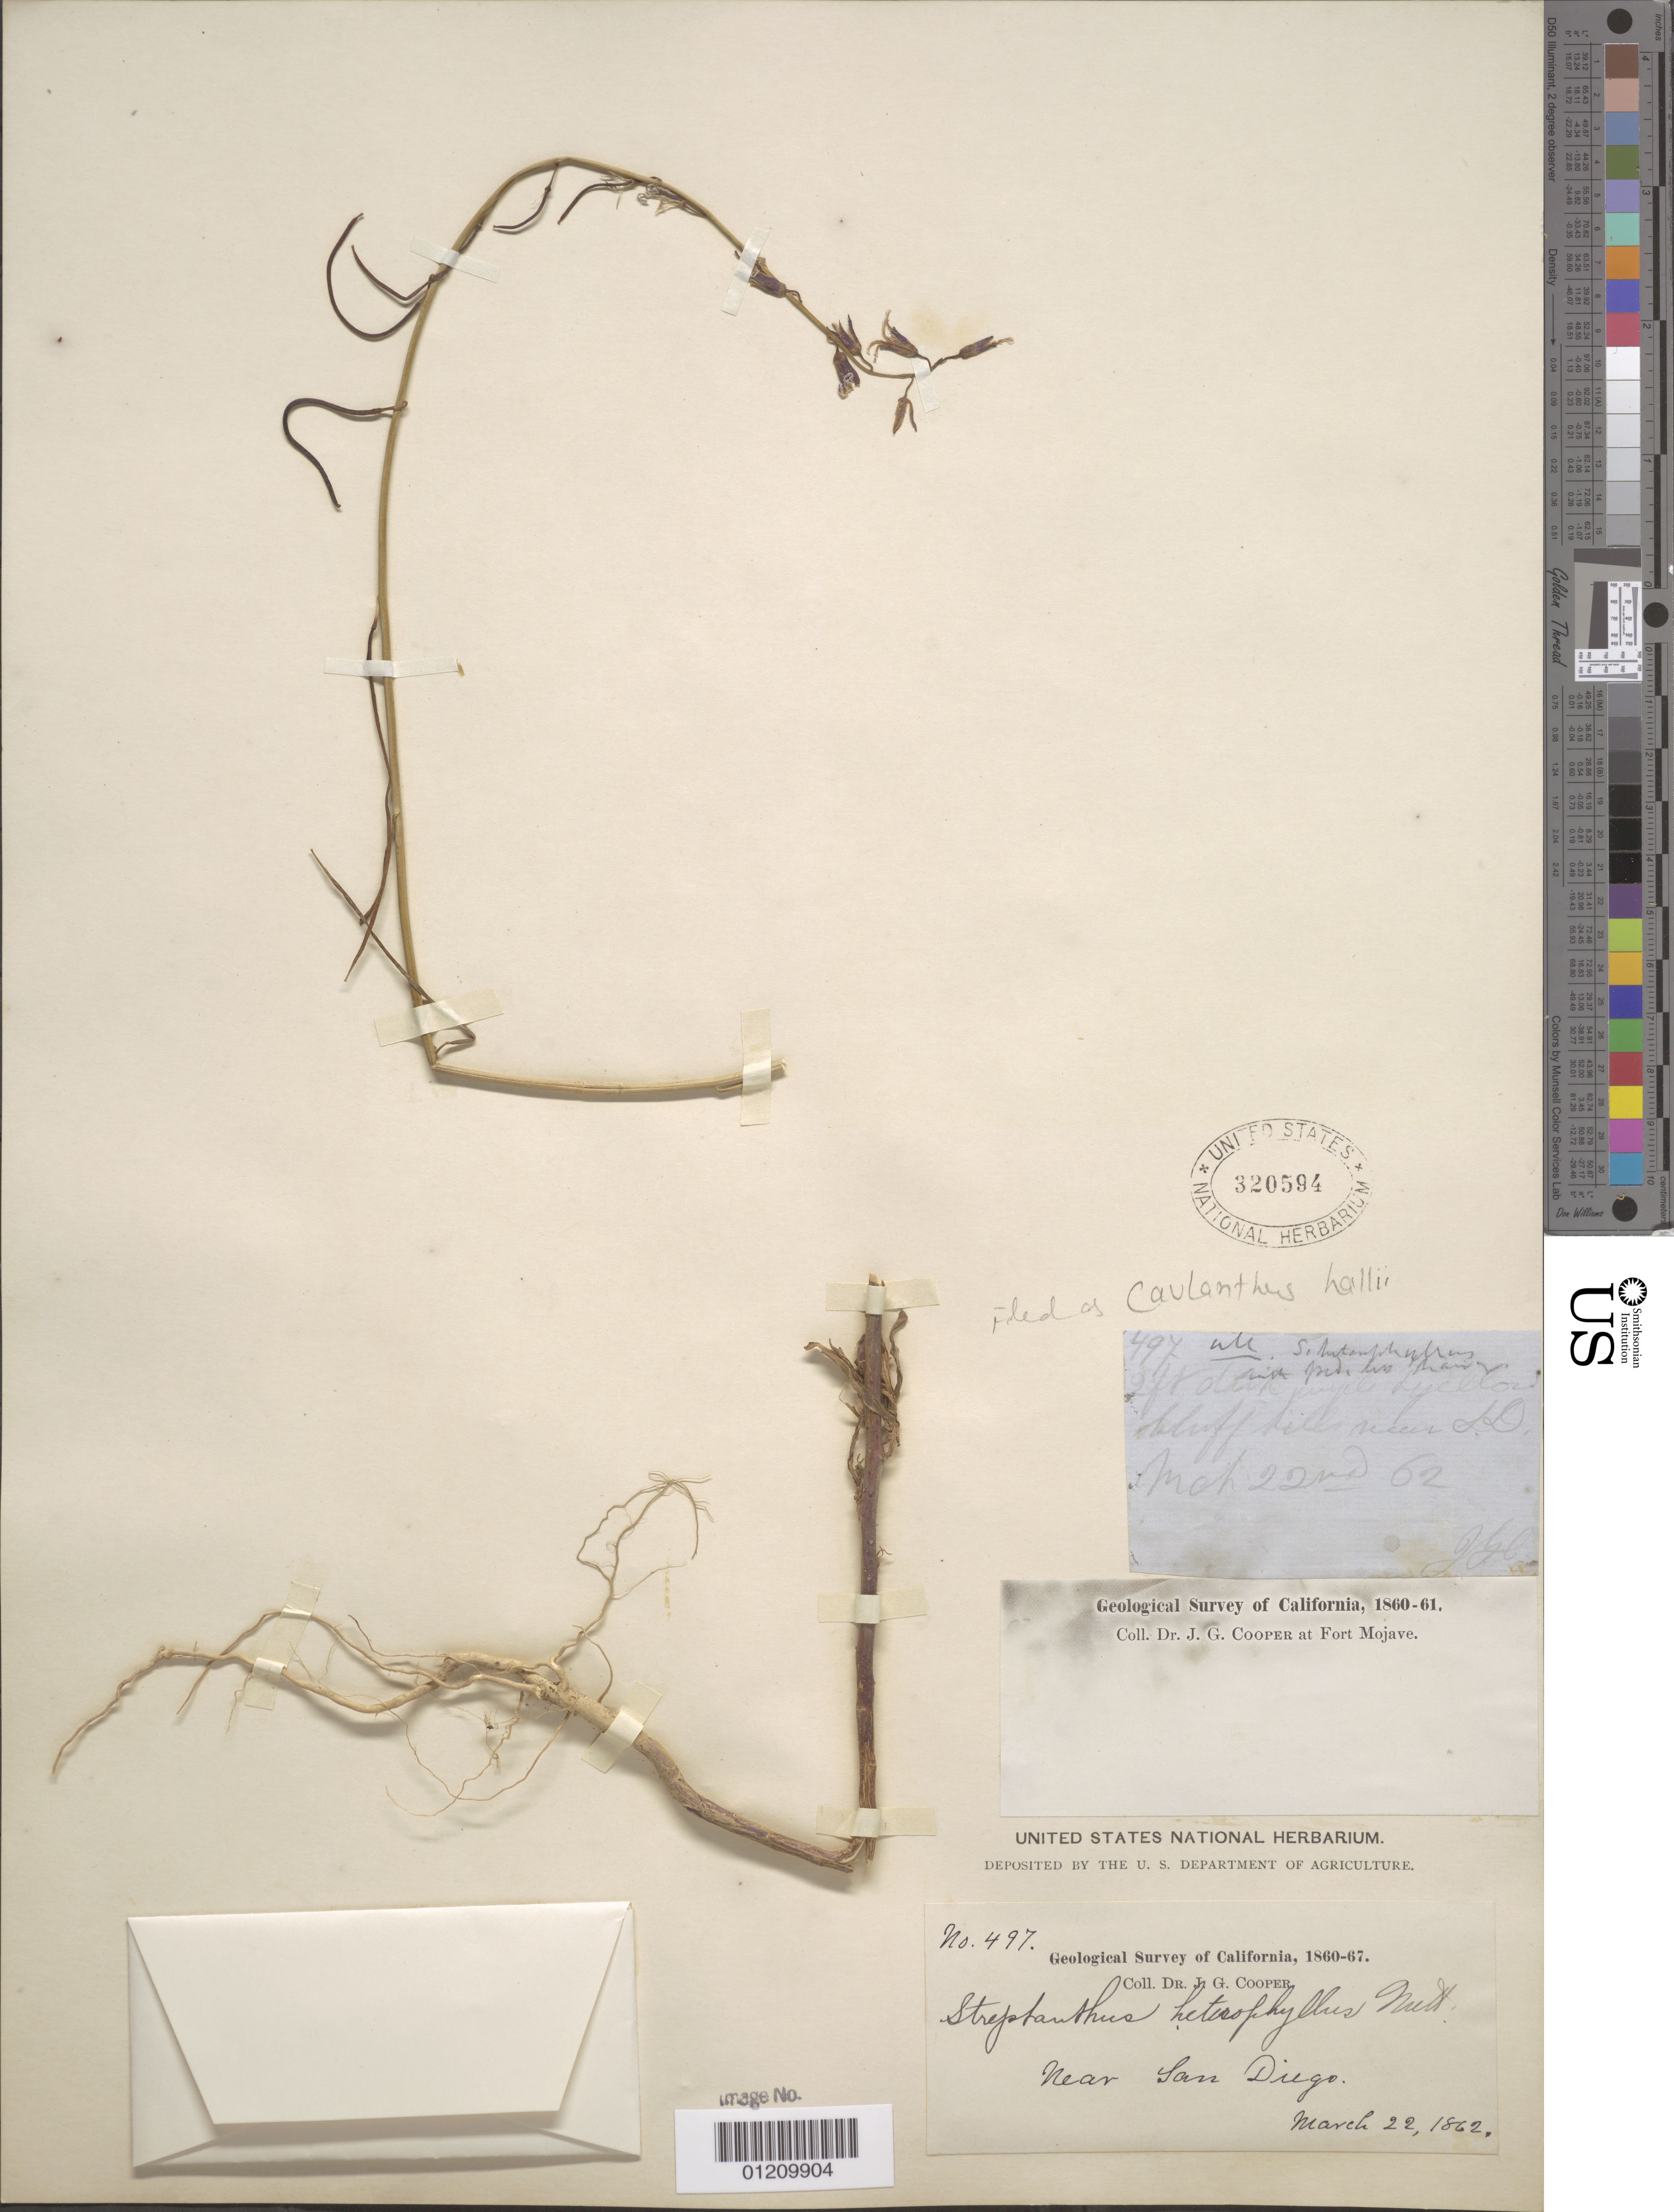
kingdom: Plantae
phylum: Tracheophyta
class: Magnoliopsida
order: Brassicales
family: Brassicaceae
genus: Caulanthus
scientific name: Caulanthus hallii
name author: Payson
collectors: J. G. Cooper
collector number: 497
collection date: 1862-03-22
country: United States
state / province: California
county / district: San Diego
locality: Near San Diego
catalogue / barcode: US 320594